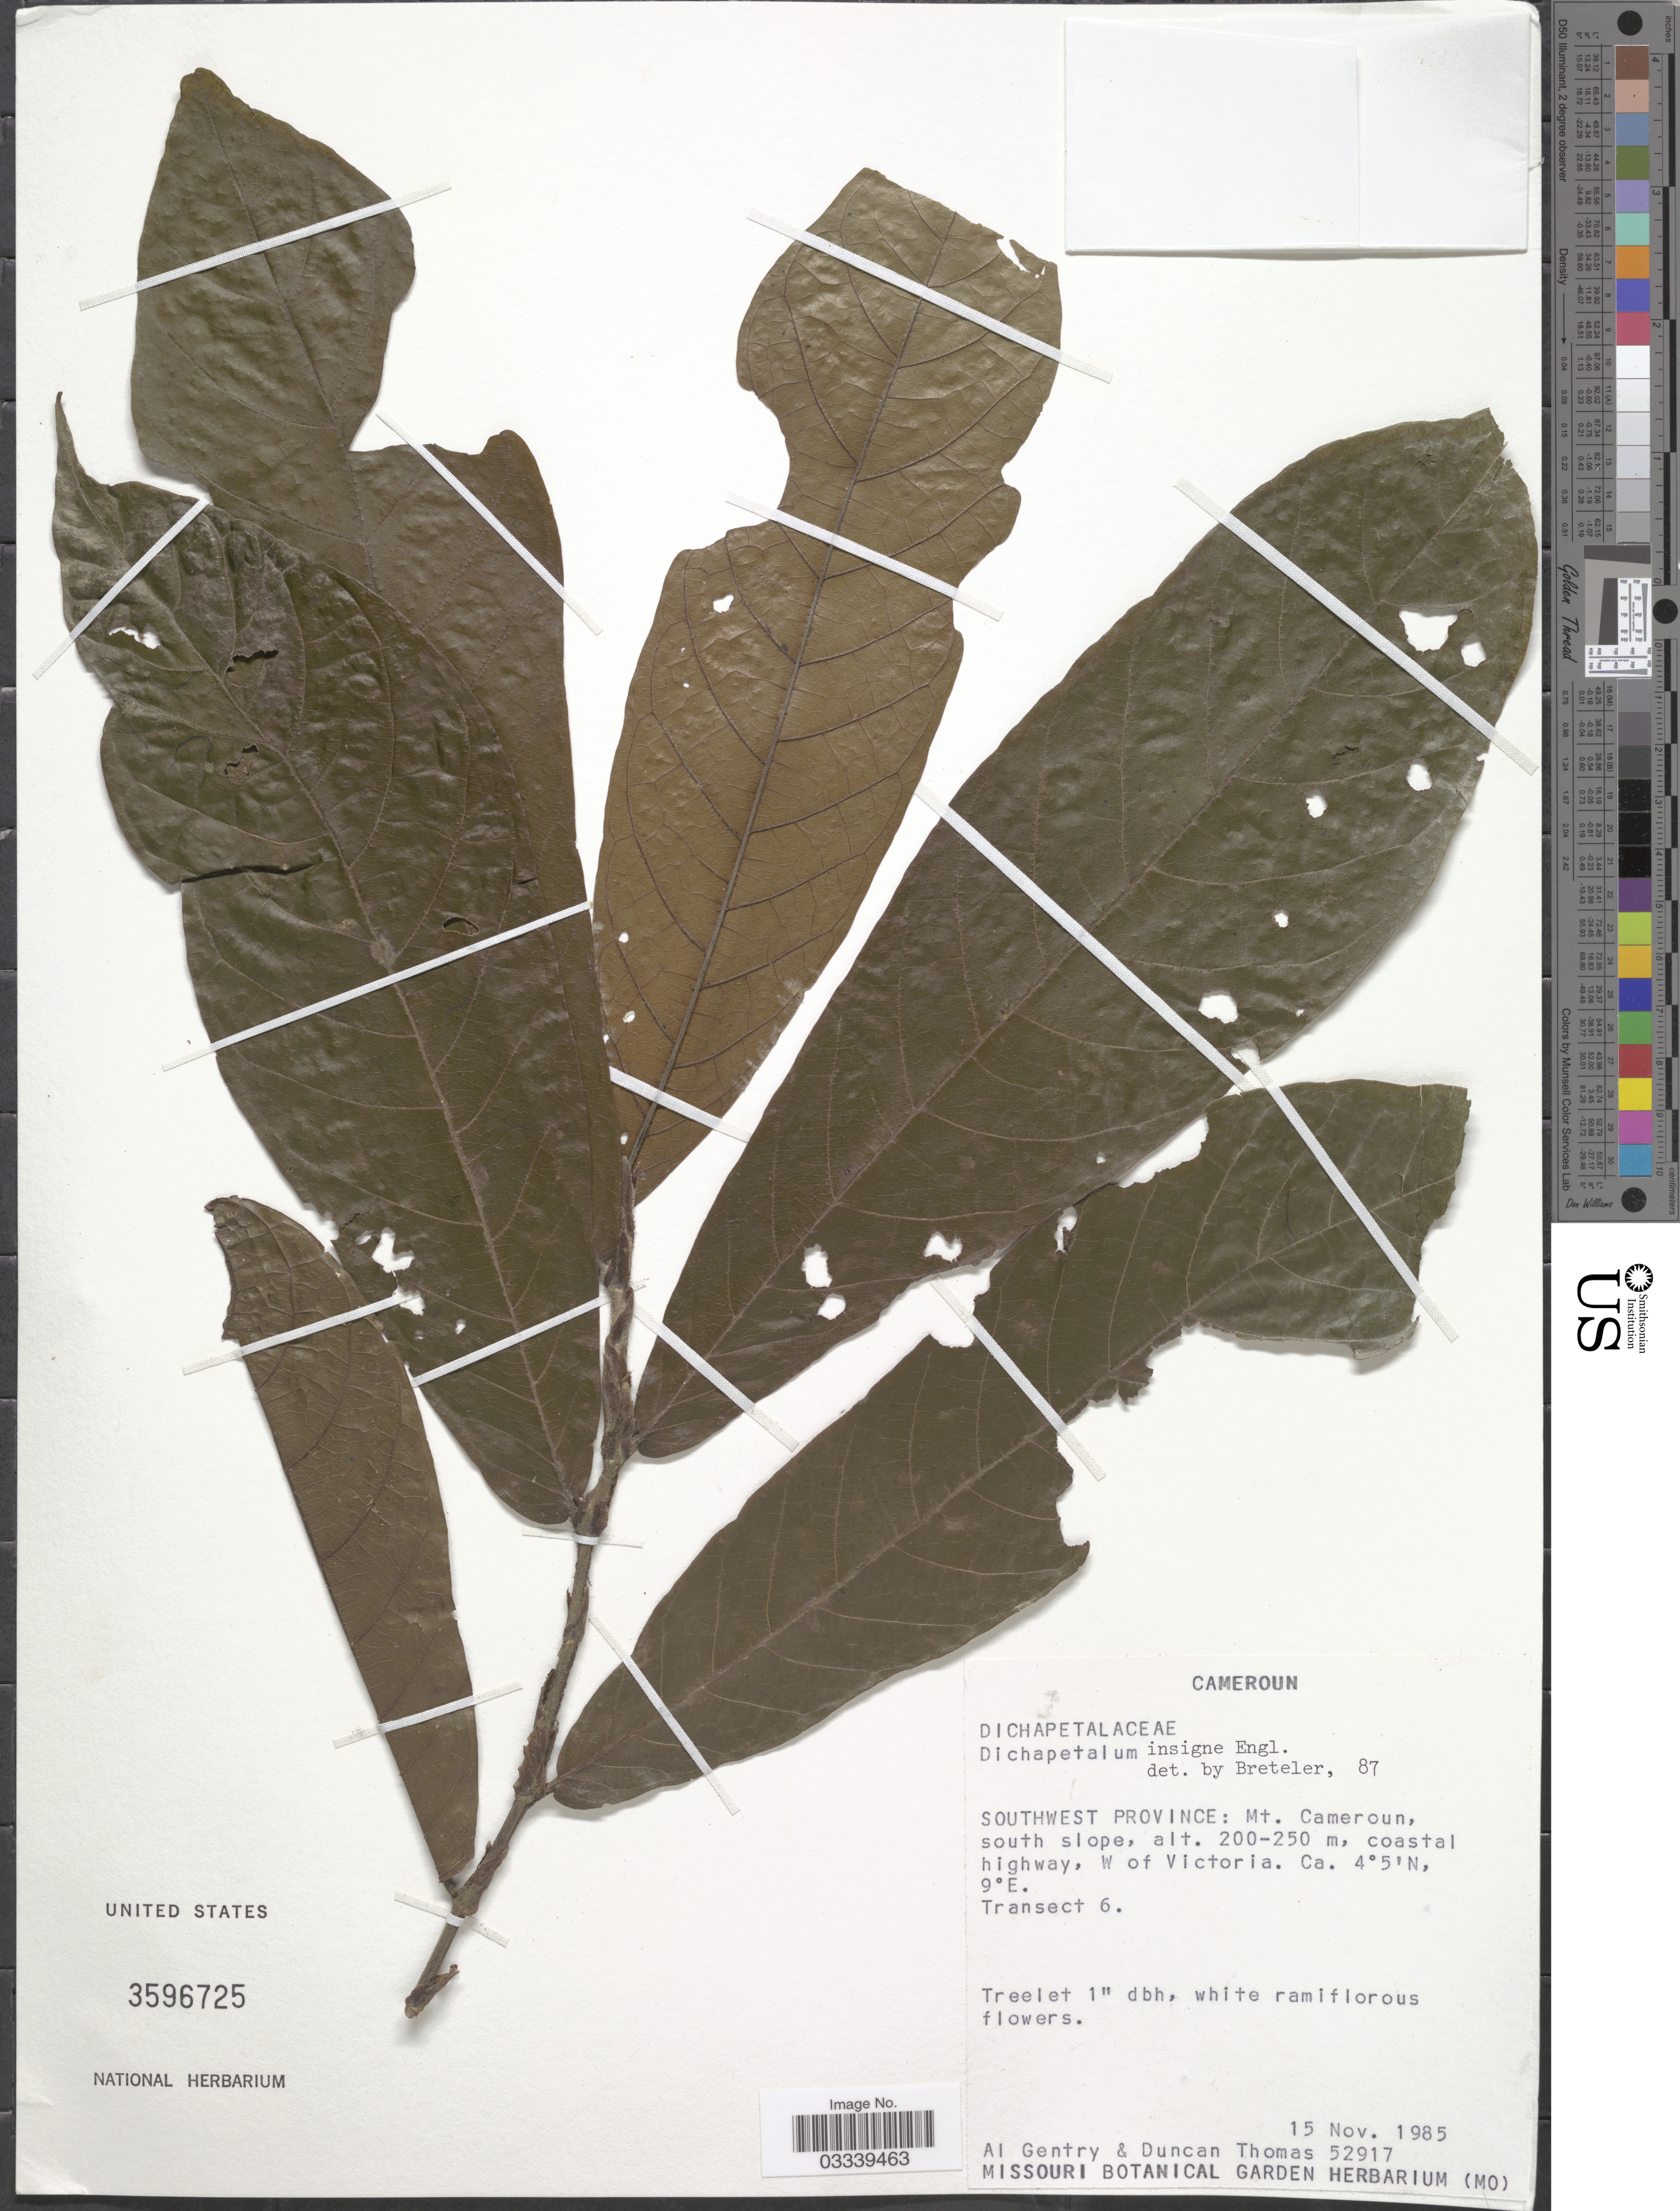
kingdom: Plantae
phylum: Tracheophyta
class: Magnoliopsida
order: Malpighiales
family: Dichapetalaceae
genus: Dichapetalum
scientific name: Dichapetalum insigne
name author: Engl.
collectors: A. H. Gentry & D. W. Thomas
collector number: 52917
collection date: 1985-11-15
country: Cameroon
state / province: Sud-Ouest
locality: Southwest Province: Mt. Cameroun, south slope, coastal highway, W of Victoria. Transect 6.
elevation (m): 200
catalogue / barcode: US 3596725